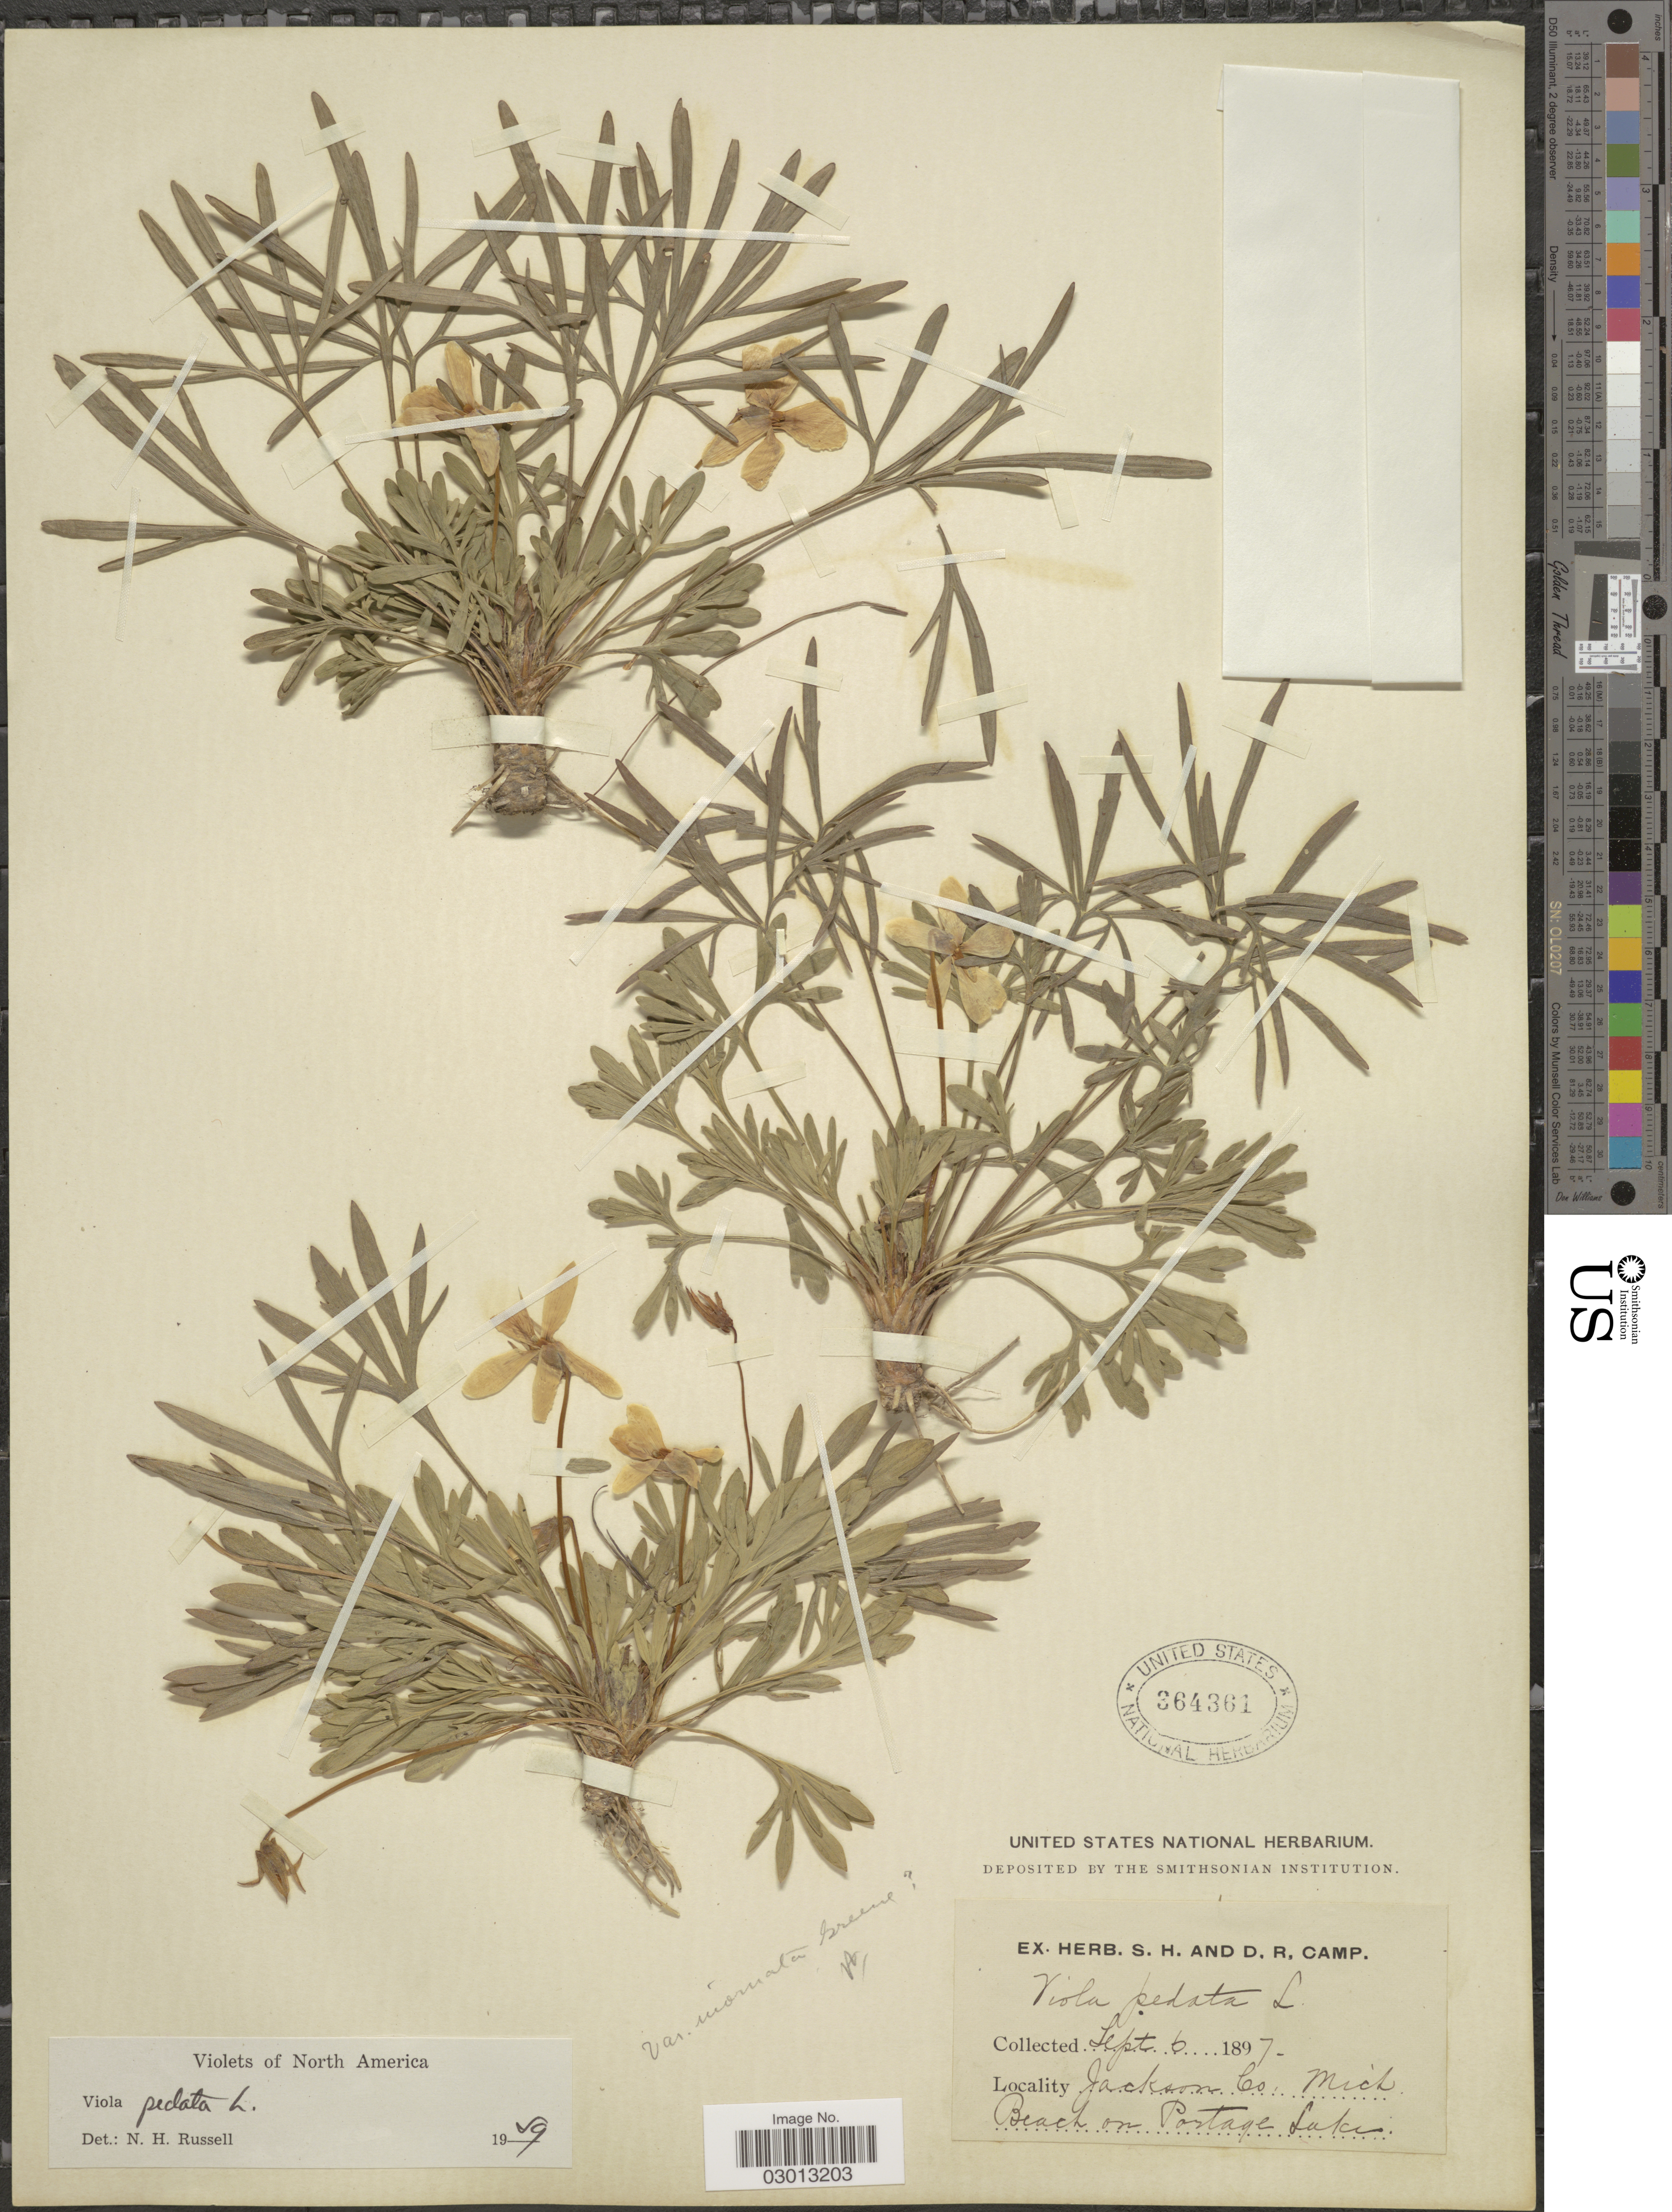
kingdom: Plantae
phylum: Tracheophyta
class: Magnoliopsida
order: Malpighiales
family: Violaceae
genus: Viola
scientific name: Viola pedata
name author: L.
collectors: ex herb. S. H and D. R. Camp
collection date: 1897-09-06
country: United States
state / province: Michigan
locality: Jackson Co. Beach on Portage Lake.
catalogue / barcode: US 364361